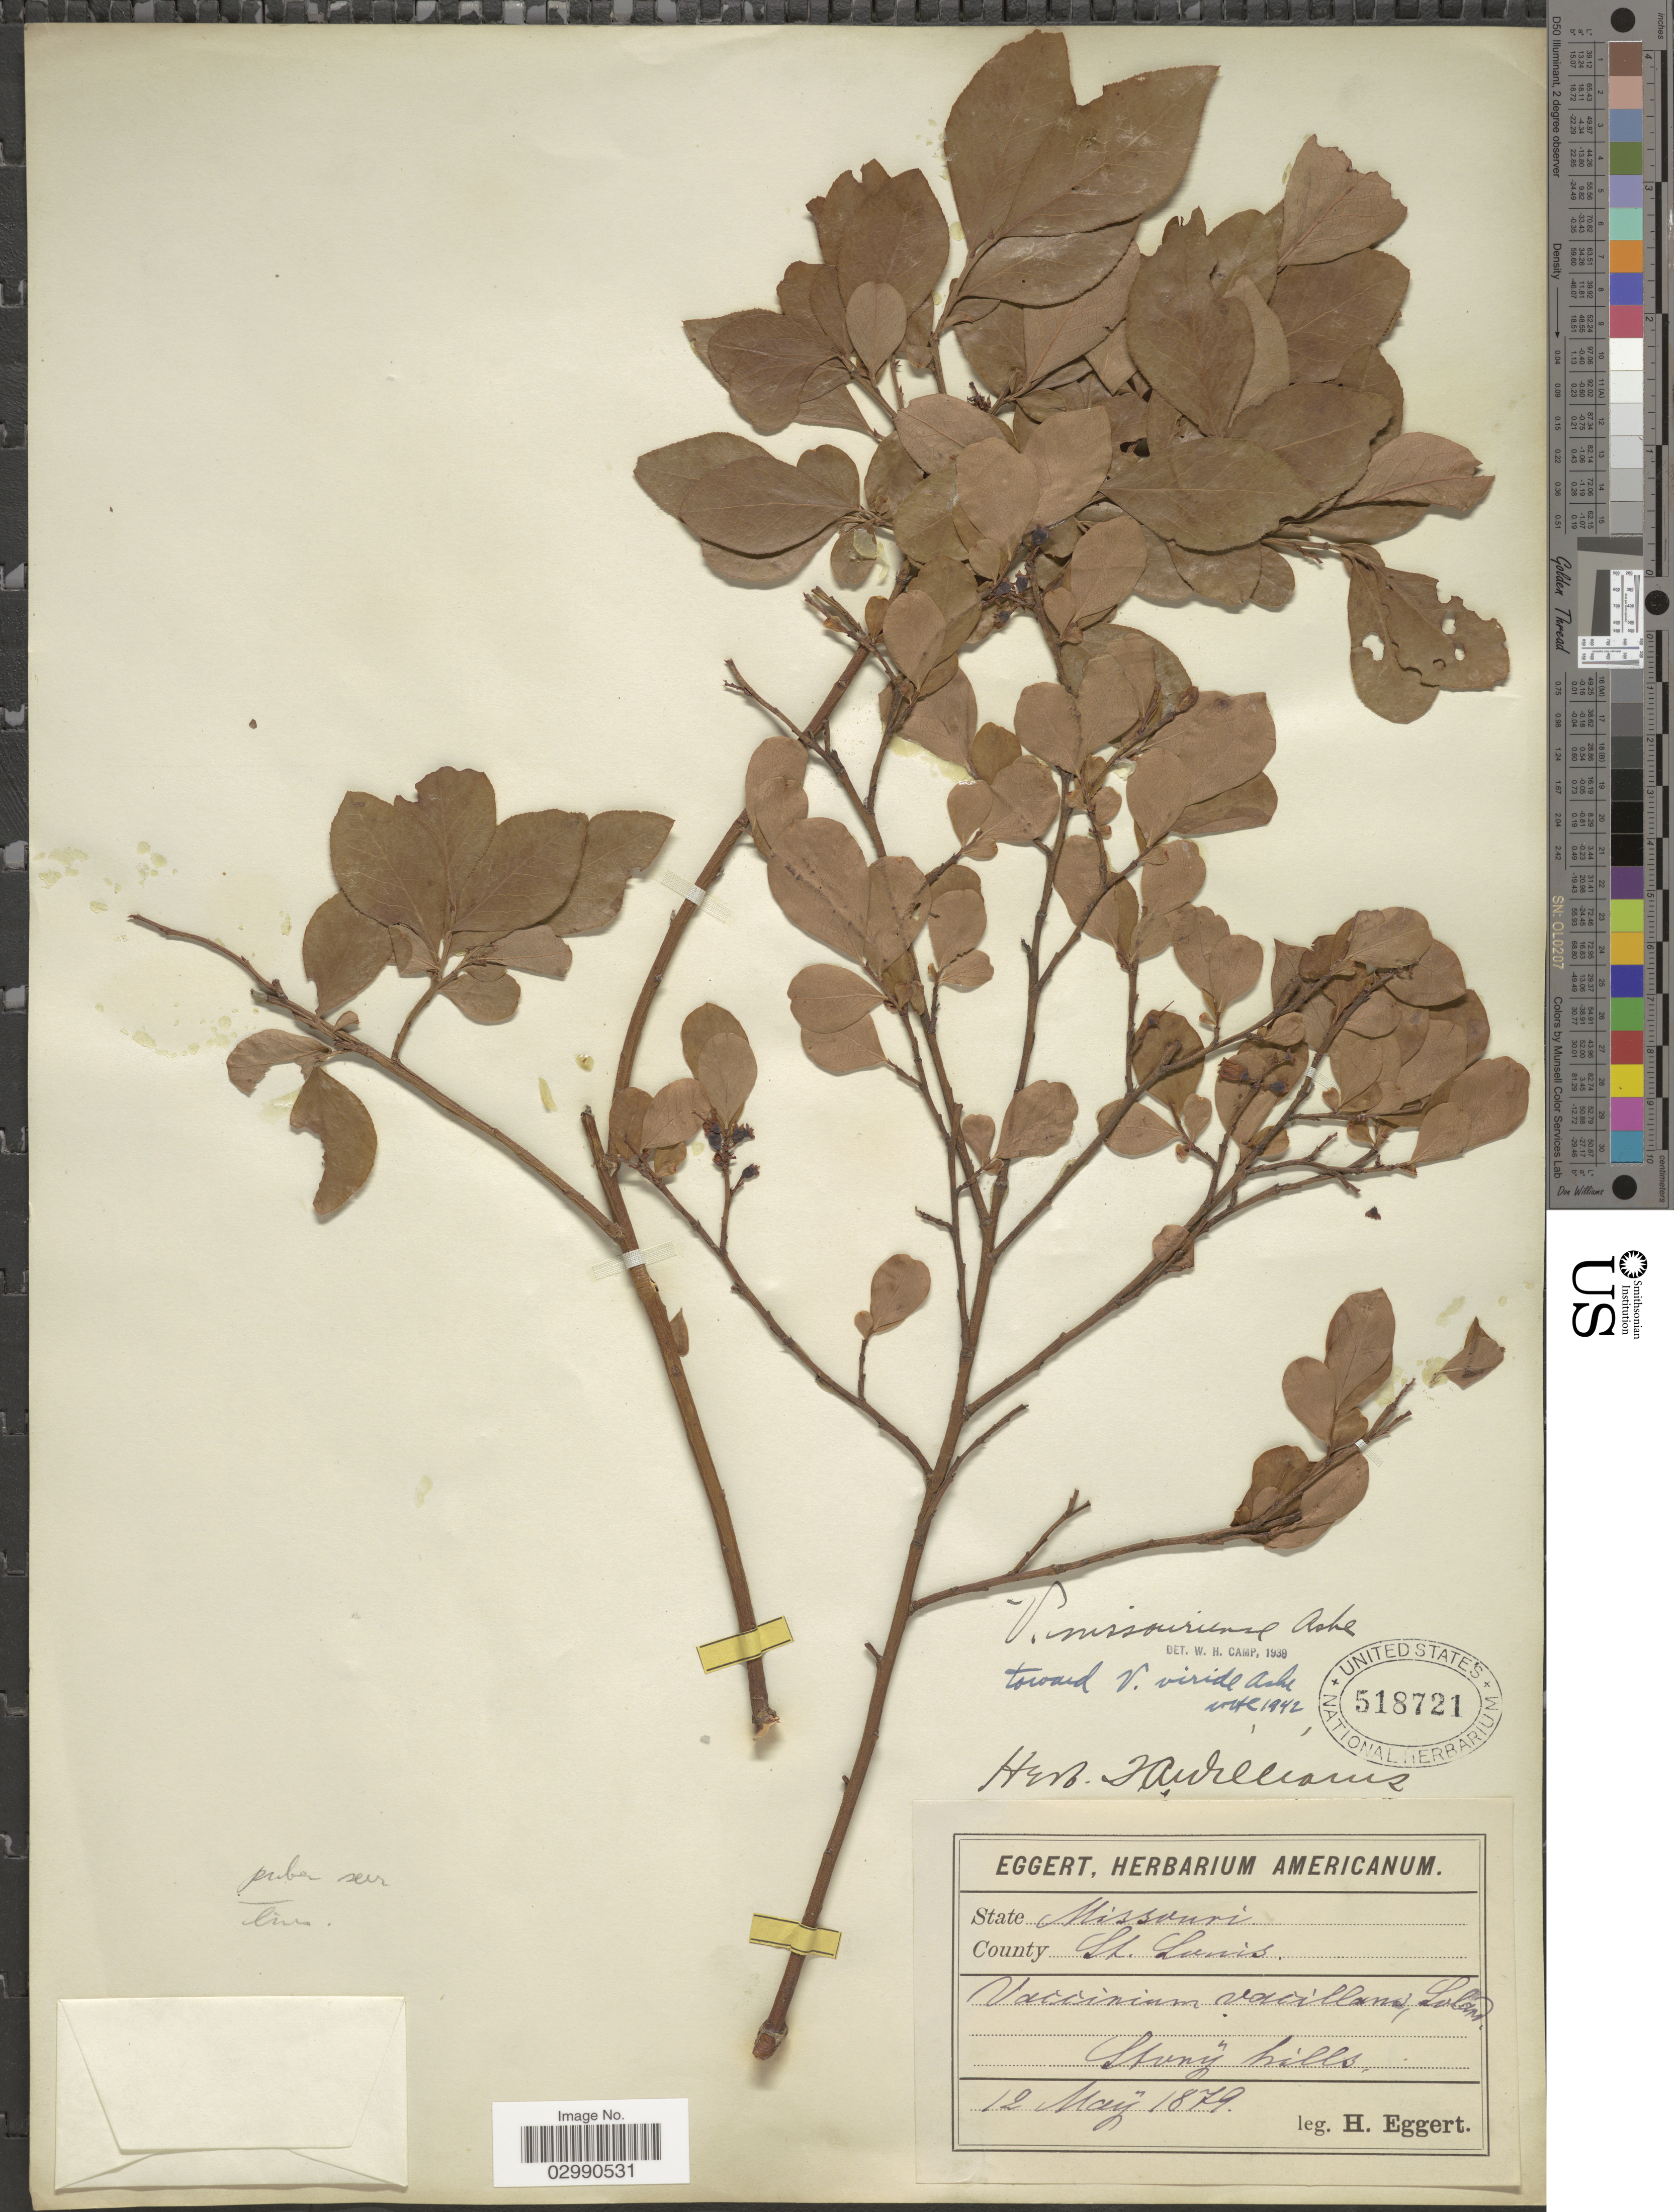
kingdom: Plantae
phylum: Tracheophyta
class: Magnoliopsida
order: Ericales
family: Ericaceae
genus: Vaccinium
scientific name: Vaccinium viride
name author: Ashe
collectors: H. Eggert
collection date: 1879-05-12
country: United States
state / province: Missouri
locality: County St. Louis.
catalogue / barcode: US 518721